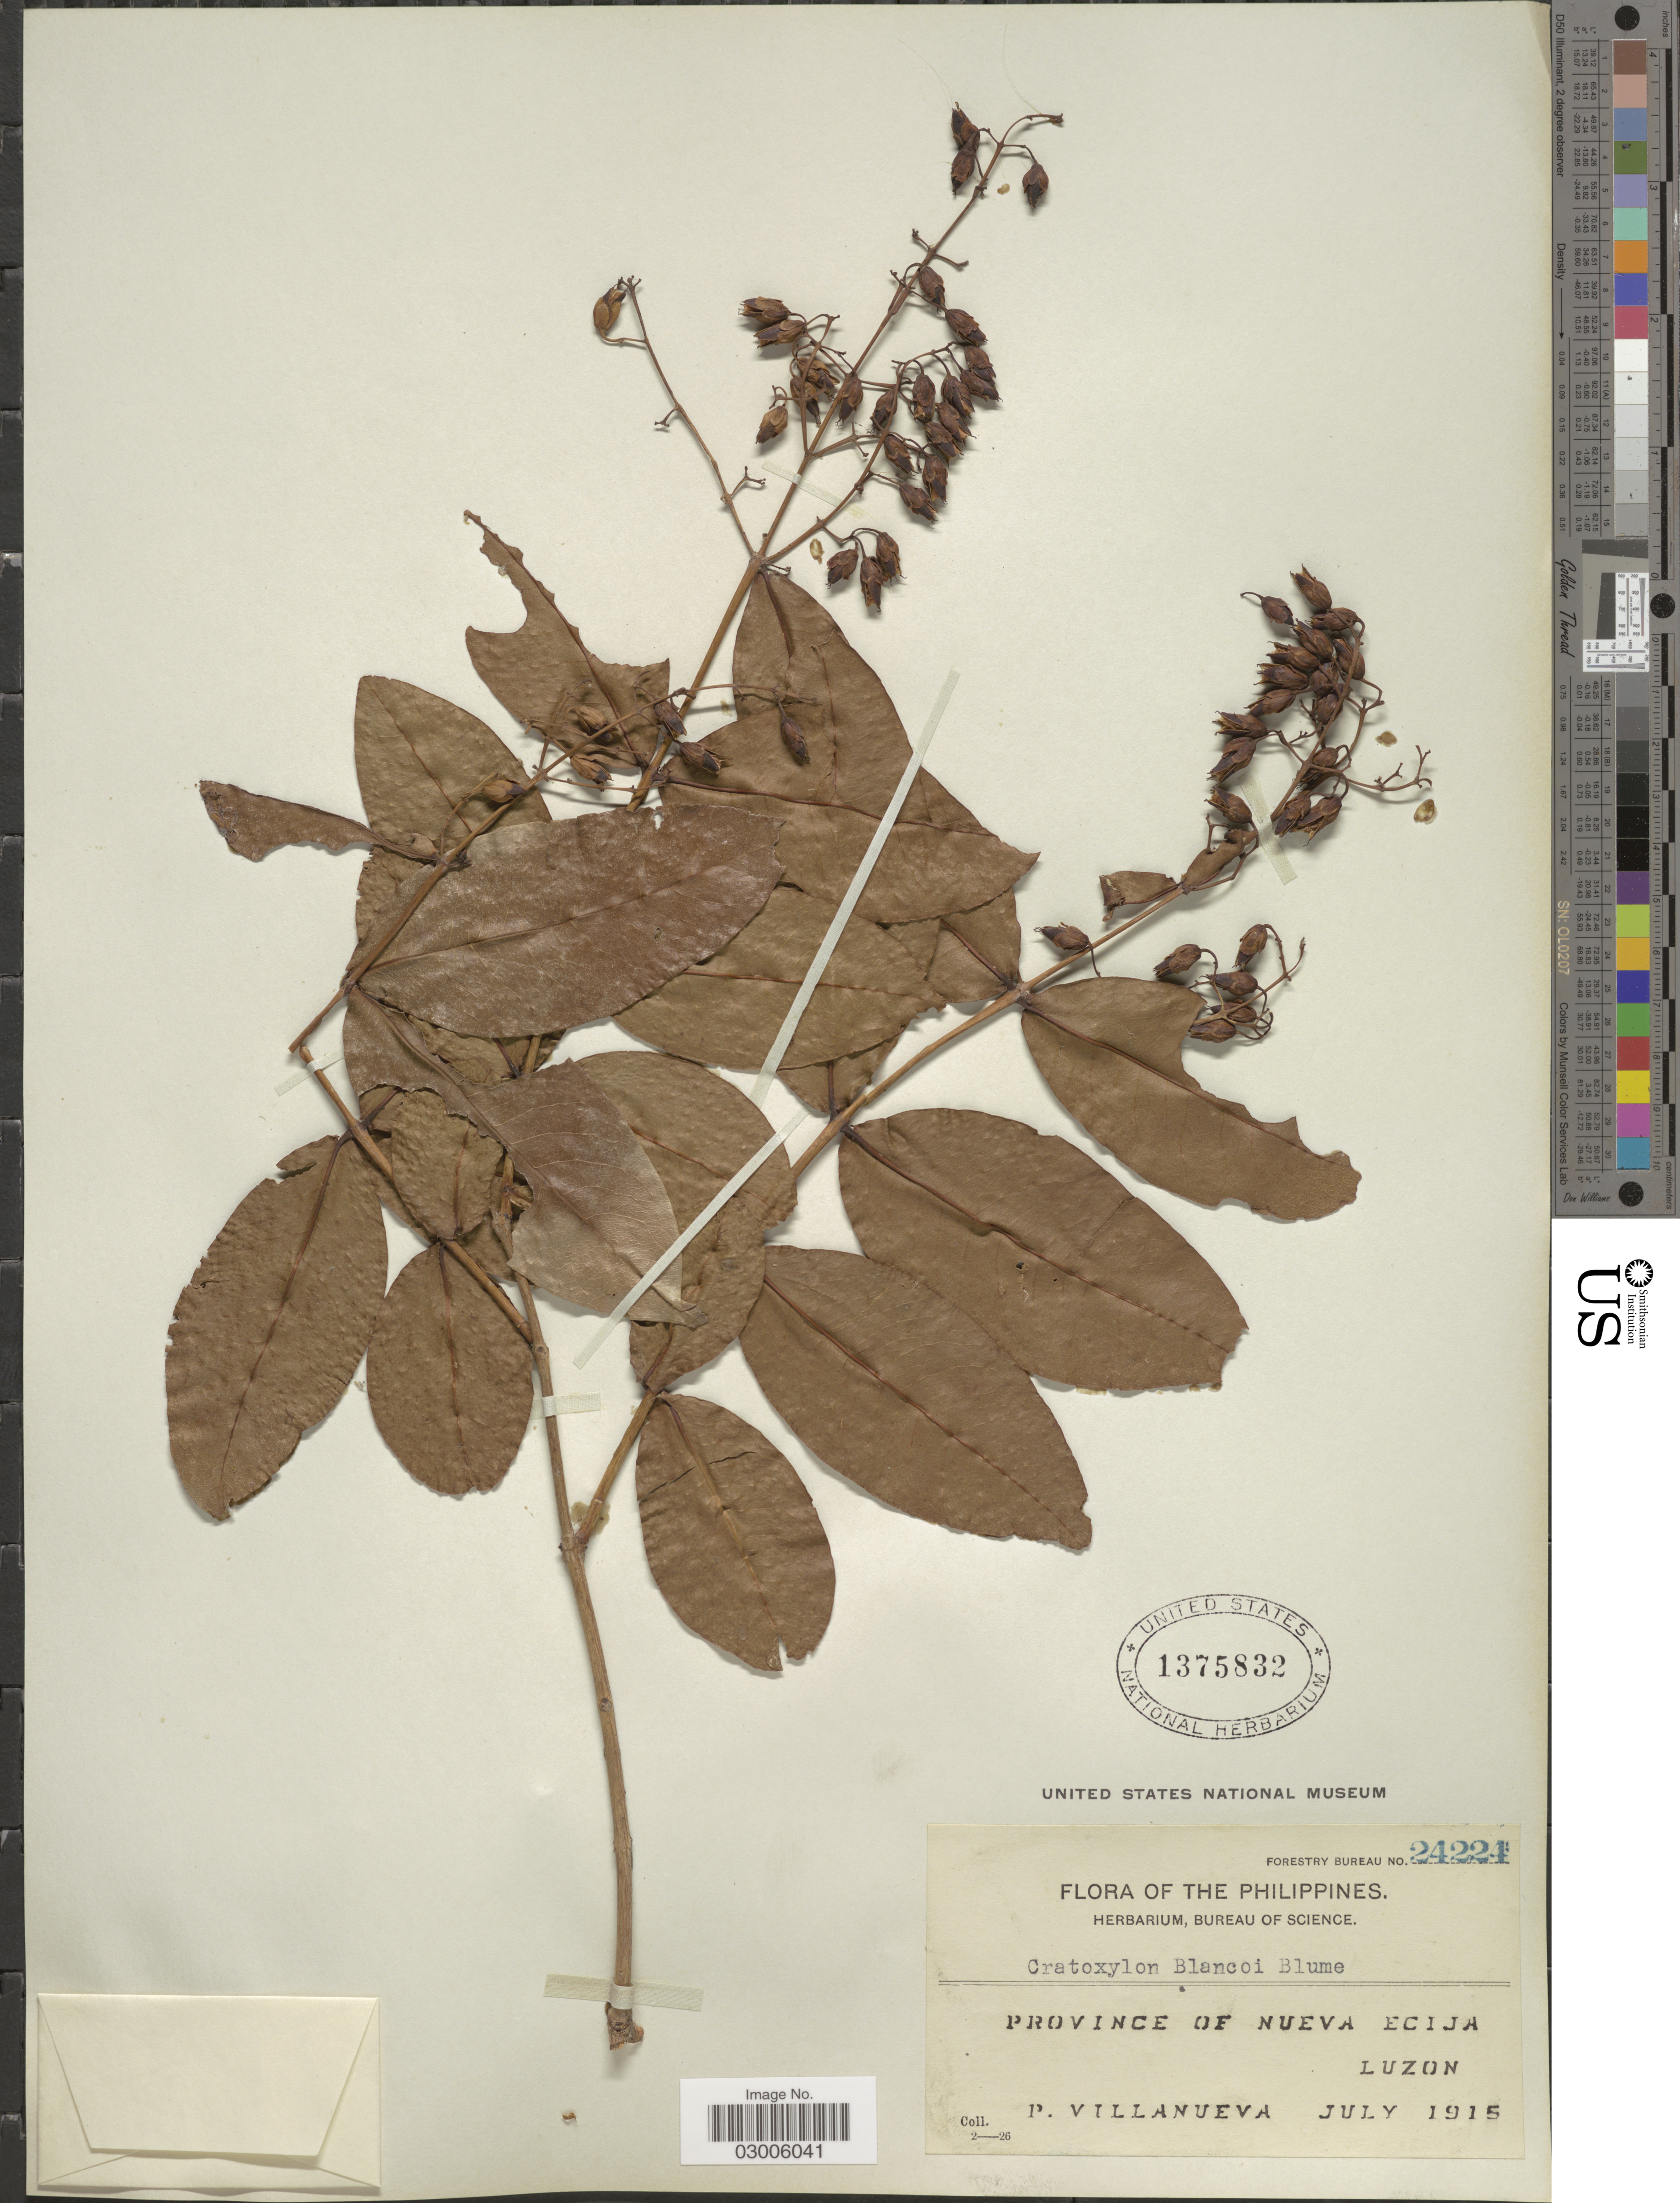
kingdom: Plantae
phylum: Tracheophyta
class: Magnoliopsida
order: Malpighiales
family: Hypericaceae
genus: Cratoxylum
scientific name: Cratoxylum blancoi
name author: Blume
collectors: P. Villanueva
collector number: Forestry Bureau 24224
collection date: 1915-07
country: Philippines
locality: Province of Nueva Ecija. Luzon.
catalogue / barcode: US 1375832